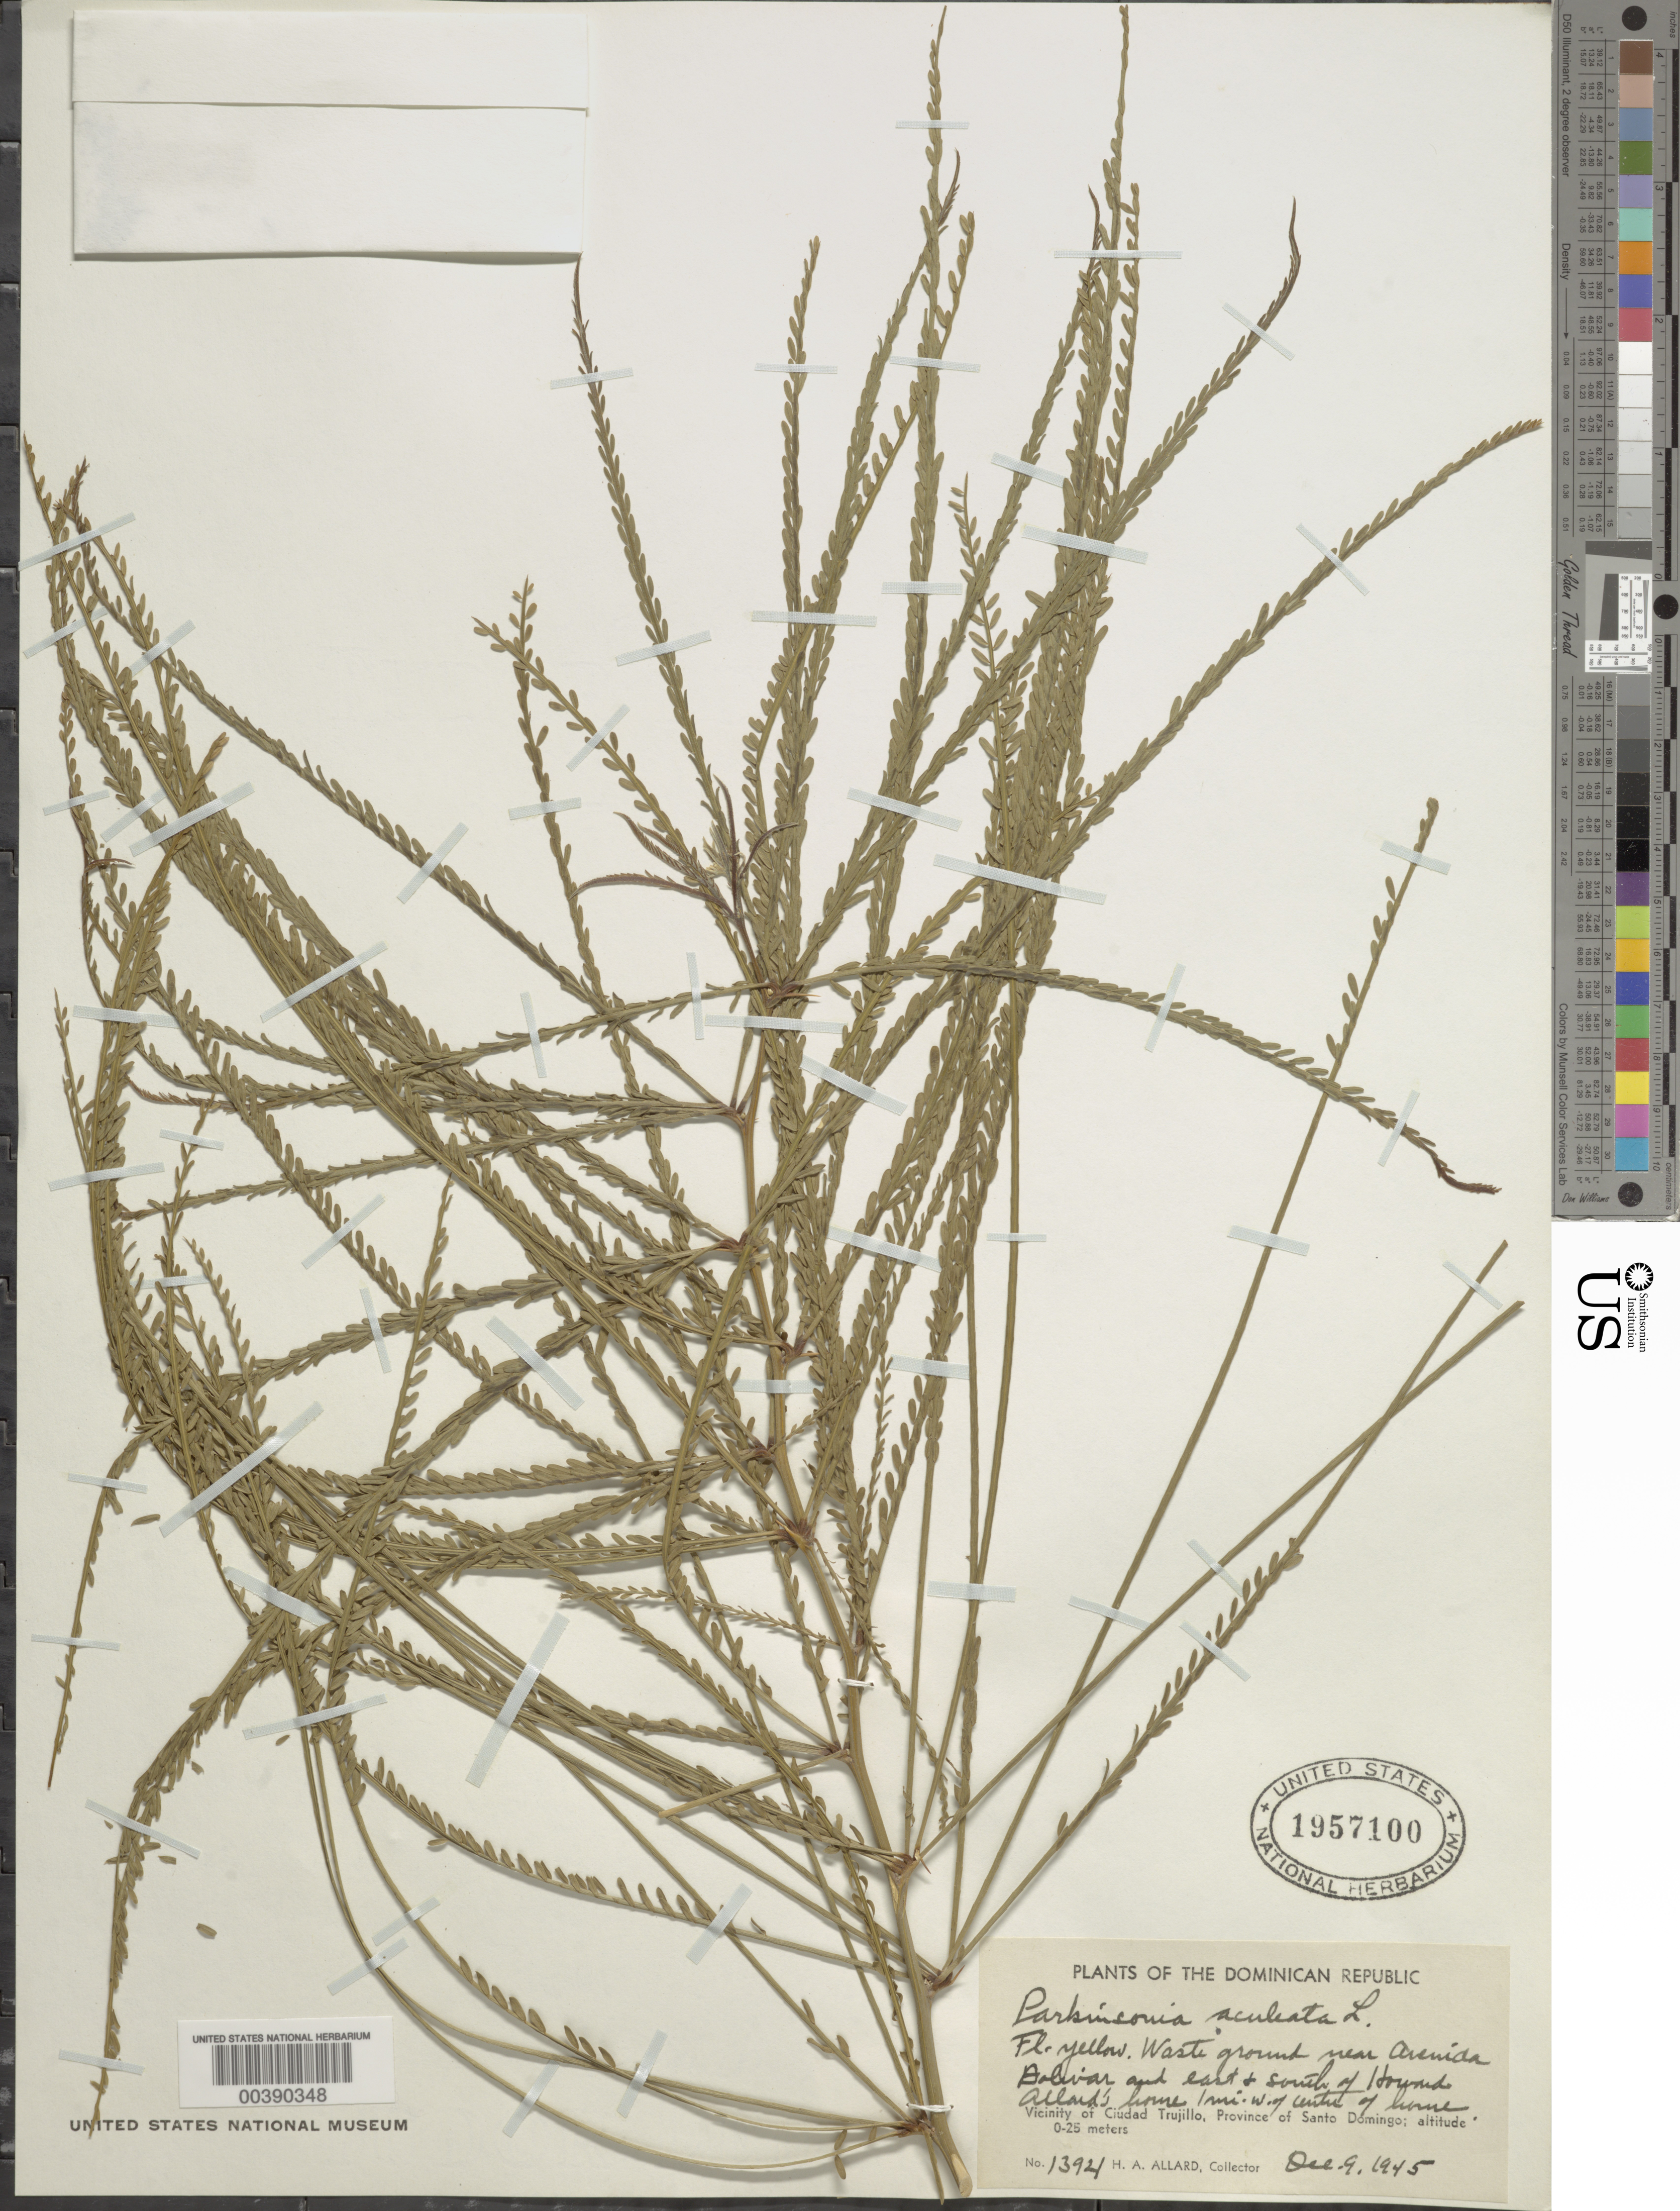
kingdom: Plantae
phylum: Tracheophyta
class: Magnoliopsida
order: Fabales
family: Fabaceae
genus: Parkinsonia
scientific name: Parkinsonia aculeata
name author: L.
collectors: H. A. Allard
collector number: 13921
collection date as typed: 09 Dec 1945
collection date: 1945-12-09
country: Dominican Republic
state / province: Distrito Nacional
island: Hispaniola Island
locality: Vicinity of santo domingo, near arenida bolivar, e and s of howard allard's home, 1 mi w of center of house; santo domingo prov.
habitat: waste ground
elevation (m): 0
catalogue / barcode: US 1957100